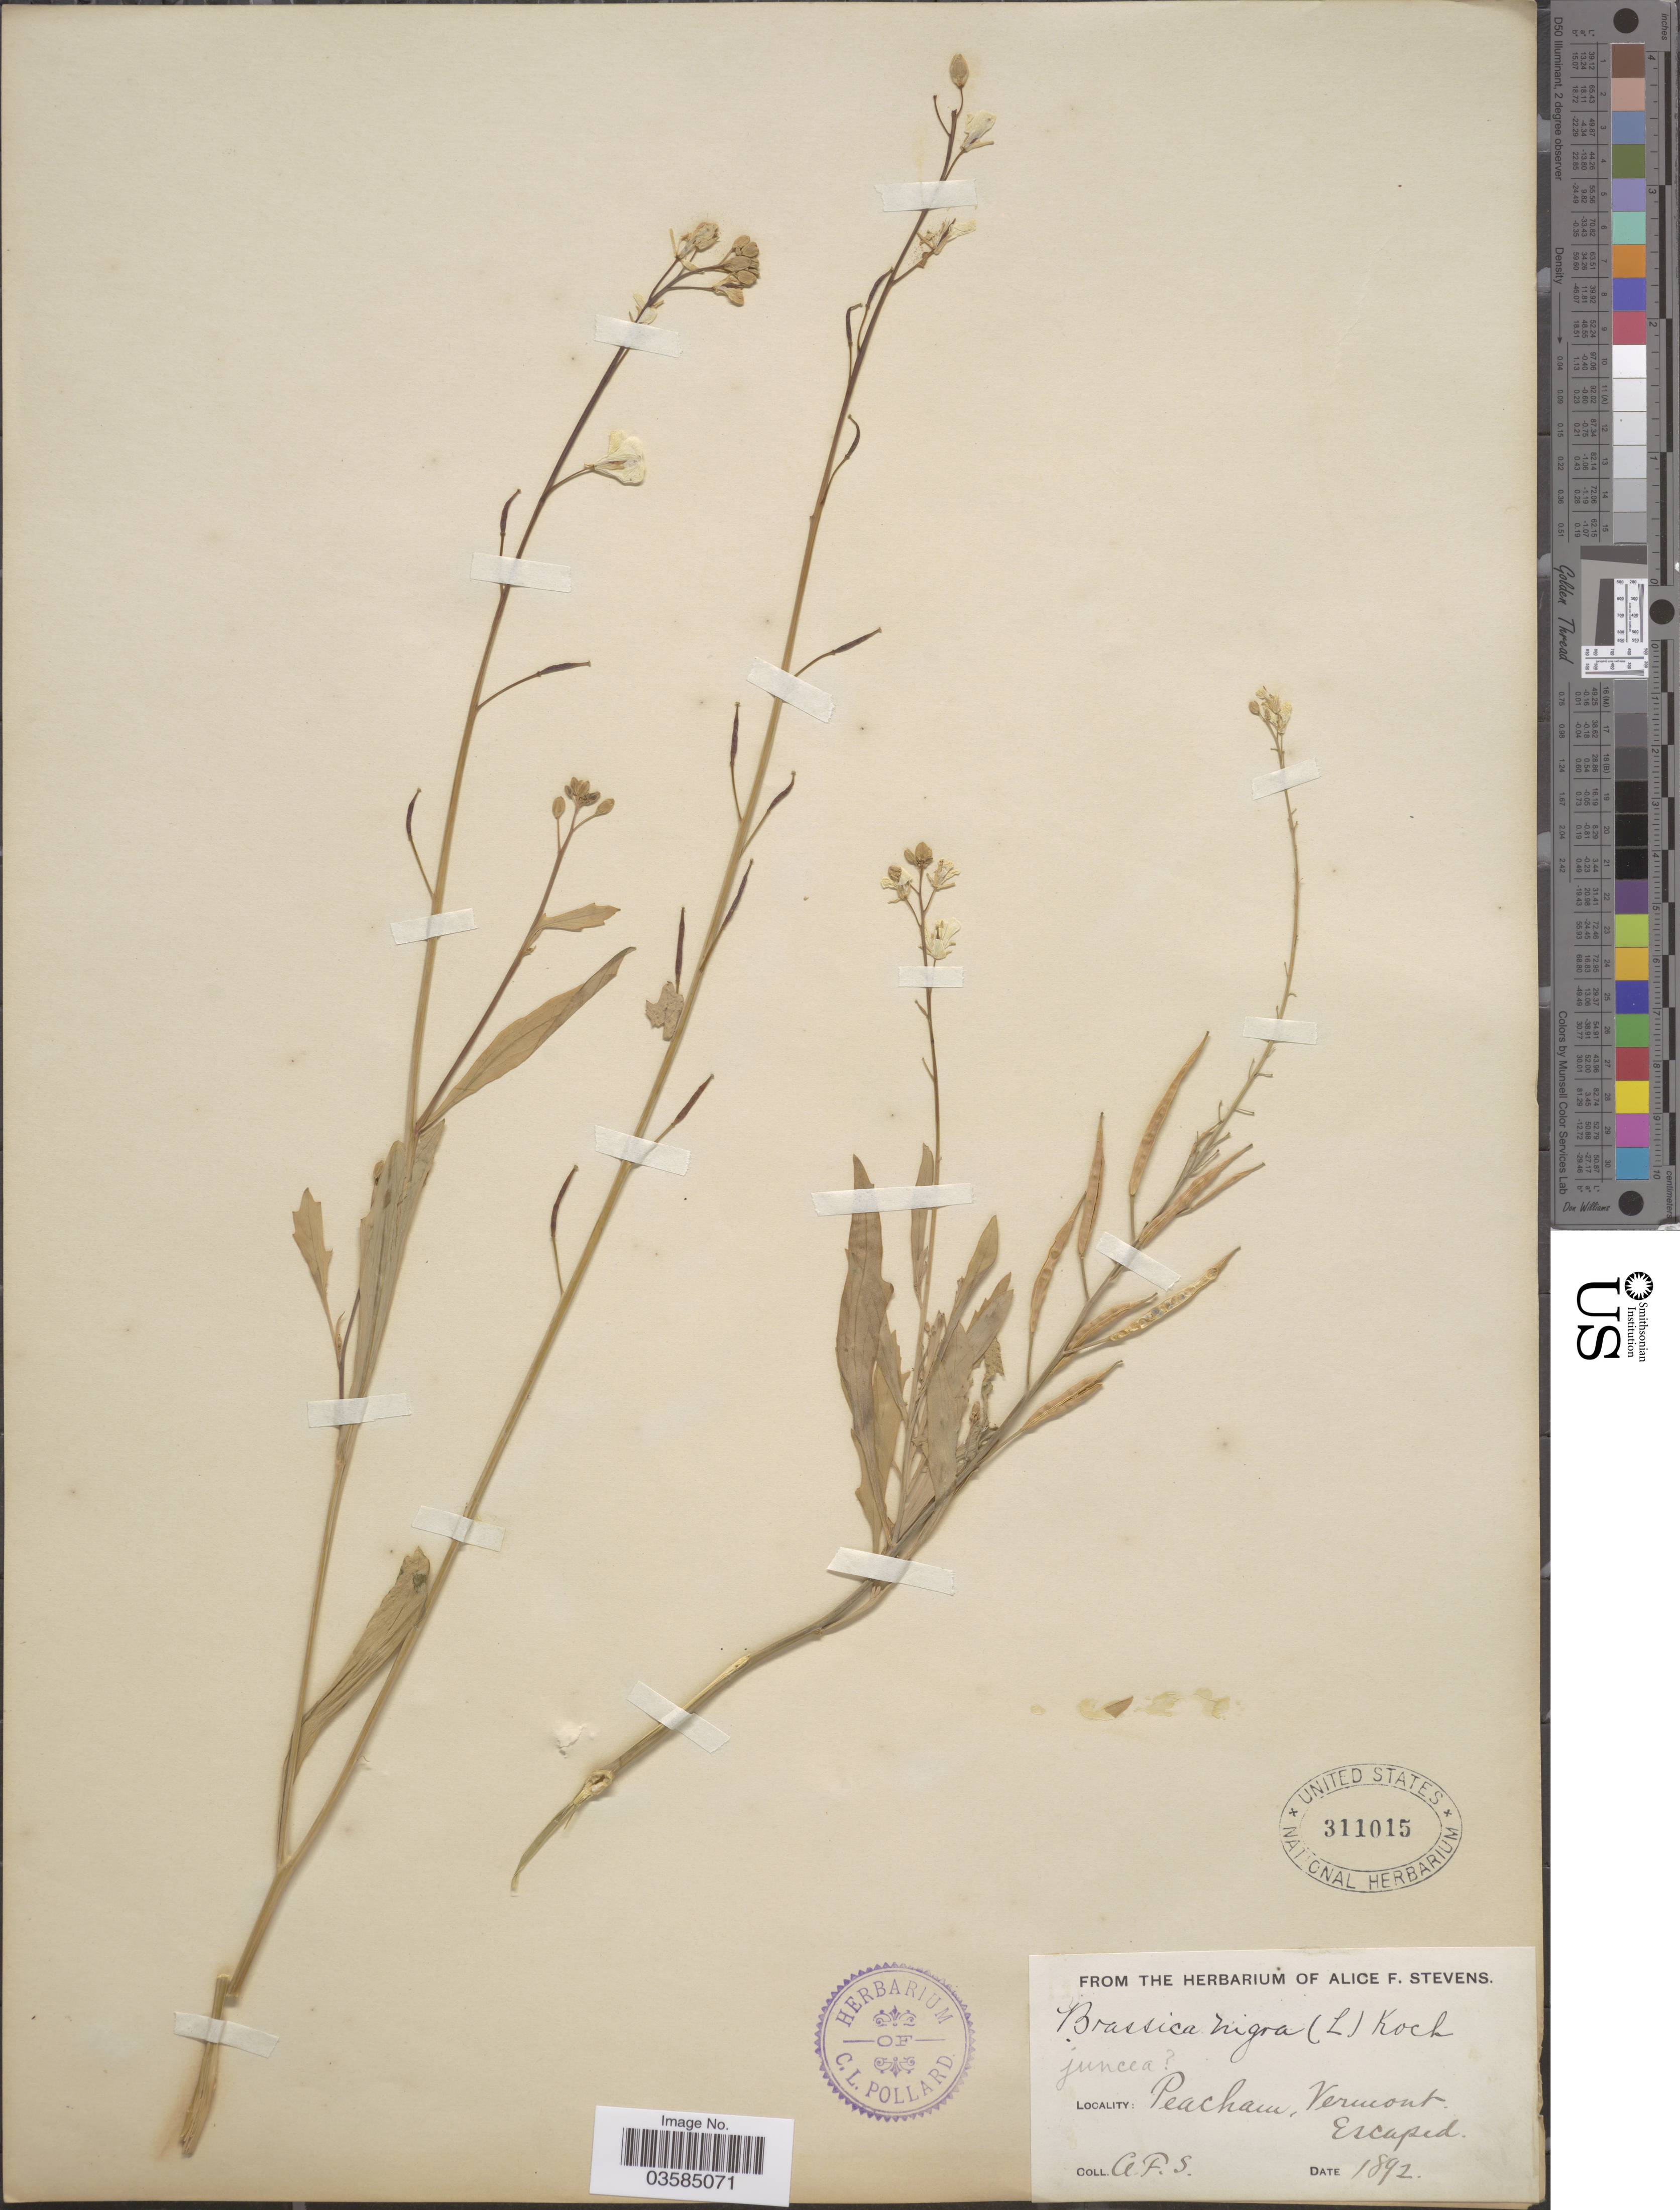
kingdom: Plantae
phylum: Tracheophyta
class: Magnoliopsida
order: Brassicales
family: Brassicaceae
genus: Brassica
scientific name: Brassica juncea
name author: (L.) Czern.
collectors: A. Stevens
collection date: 1892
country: United States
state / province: Vermont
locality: Peacham, escaped.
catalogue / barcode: US 311015